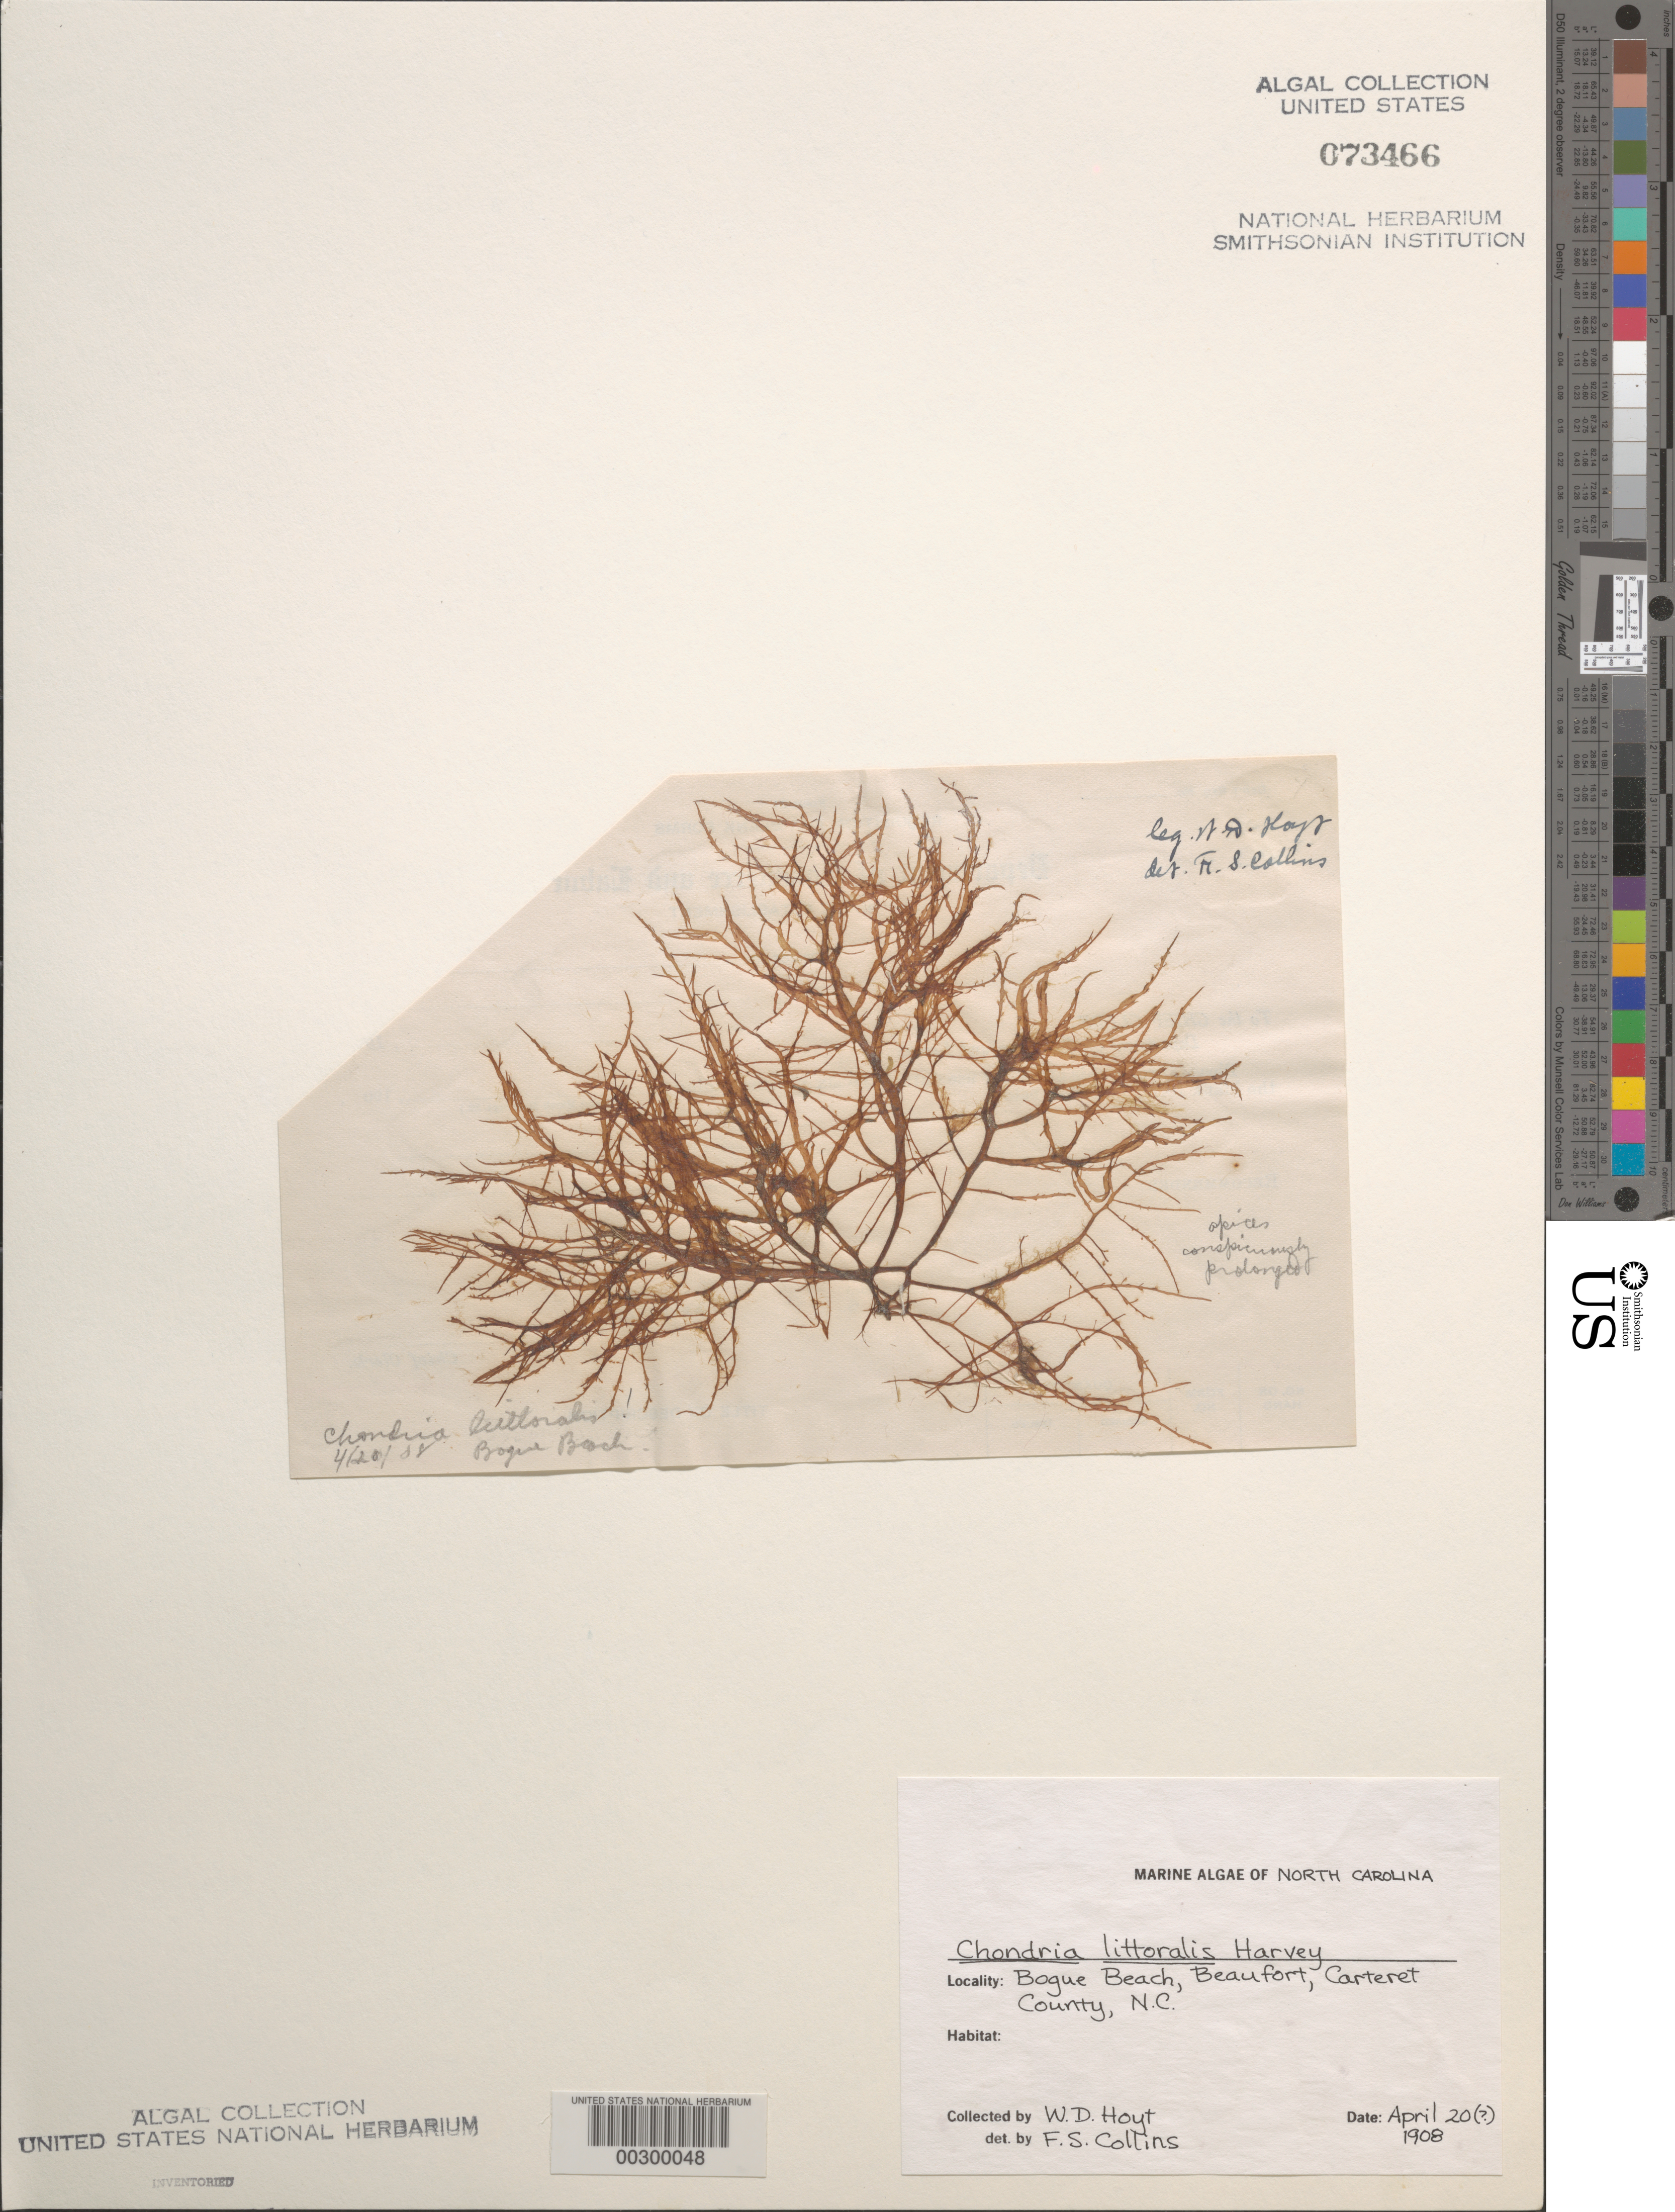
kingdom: Plantae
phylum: Rhodophyta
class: Florideophyceae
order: Ceramiales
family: Rhodomelaceae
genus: Chondria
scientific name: Chondria littoralis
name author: Harv.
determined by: Collins, Frank S.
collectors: W. D. Hoyt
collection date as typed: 20 Apr 1908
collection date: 1908-04-20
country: United States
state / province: North Carolina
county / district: Carteret County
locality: Beaufort, Bogue Beach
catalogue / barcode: US 73466